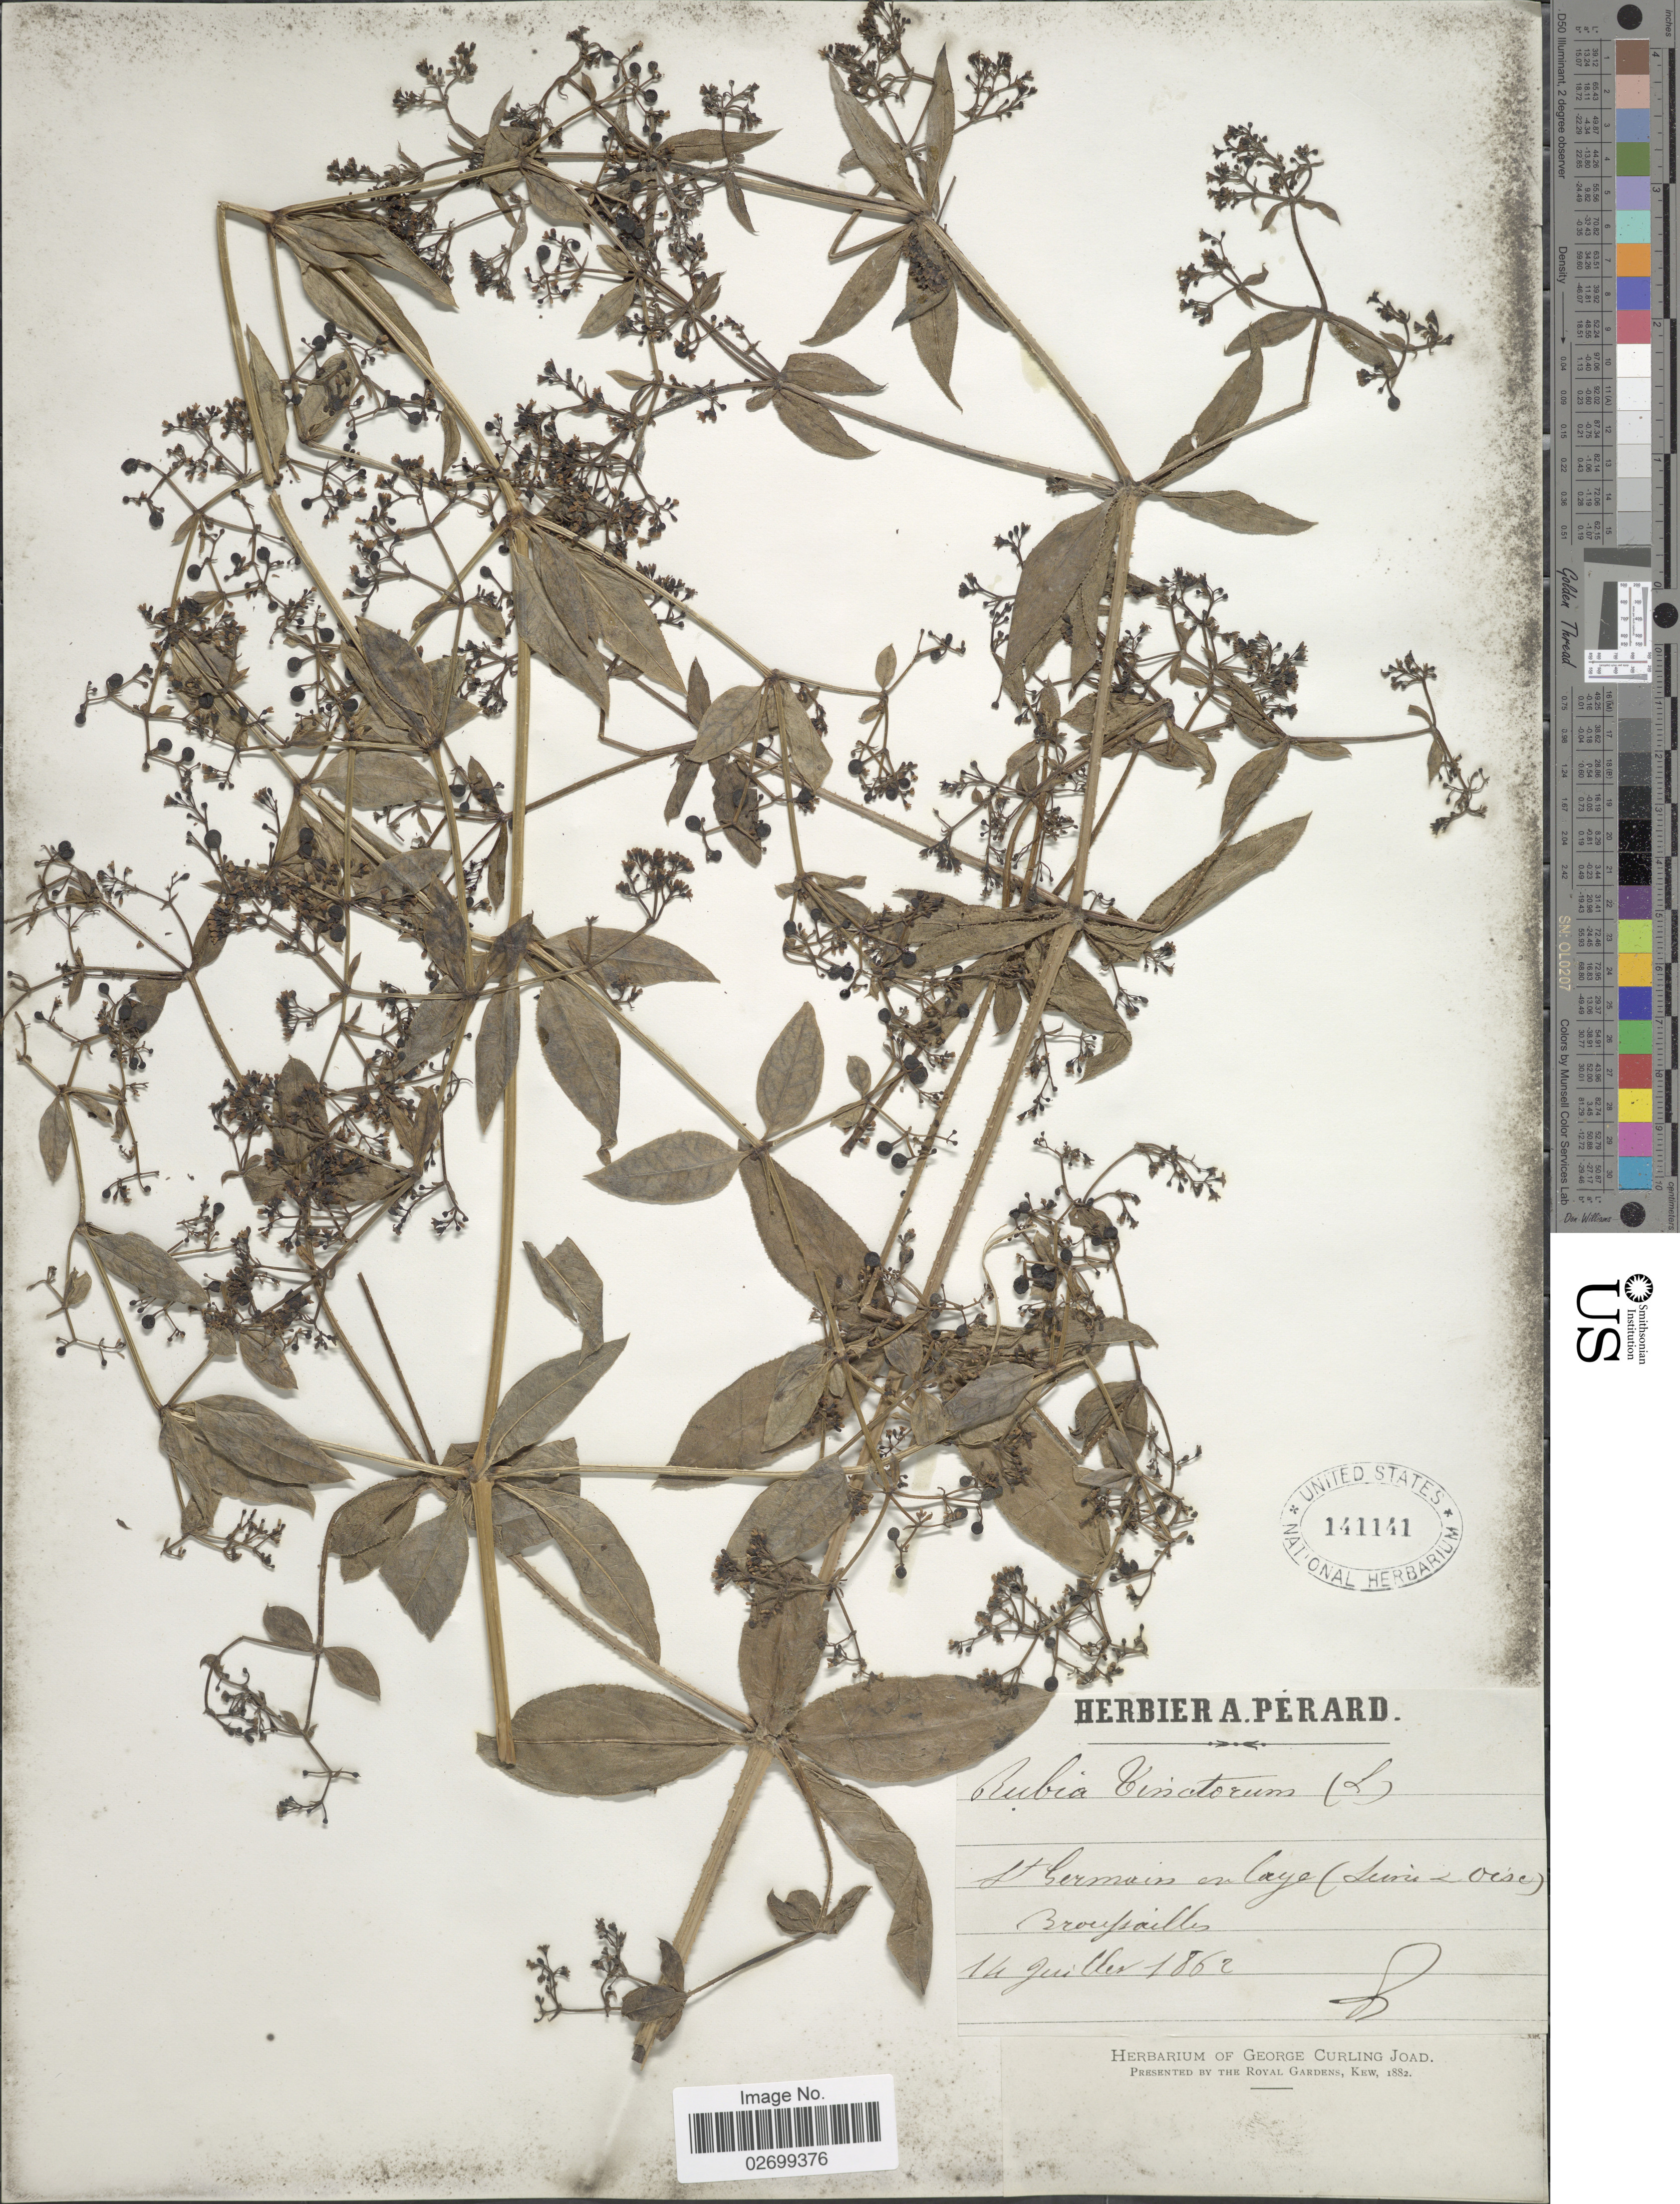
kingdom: Plantae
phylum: Tracheophyta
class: Magnoliopsida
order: Gentianales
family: Rubiaceae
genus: Rubia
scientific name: Rubia tinctorum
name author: L.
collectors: ex herb. A. Perard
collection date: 1862-07-14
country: France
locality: St. Germain en Laye (Levi e Oise) Broussailles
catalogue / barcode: US 141141